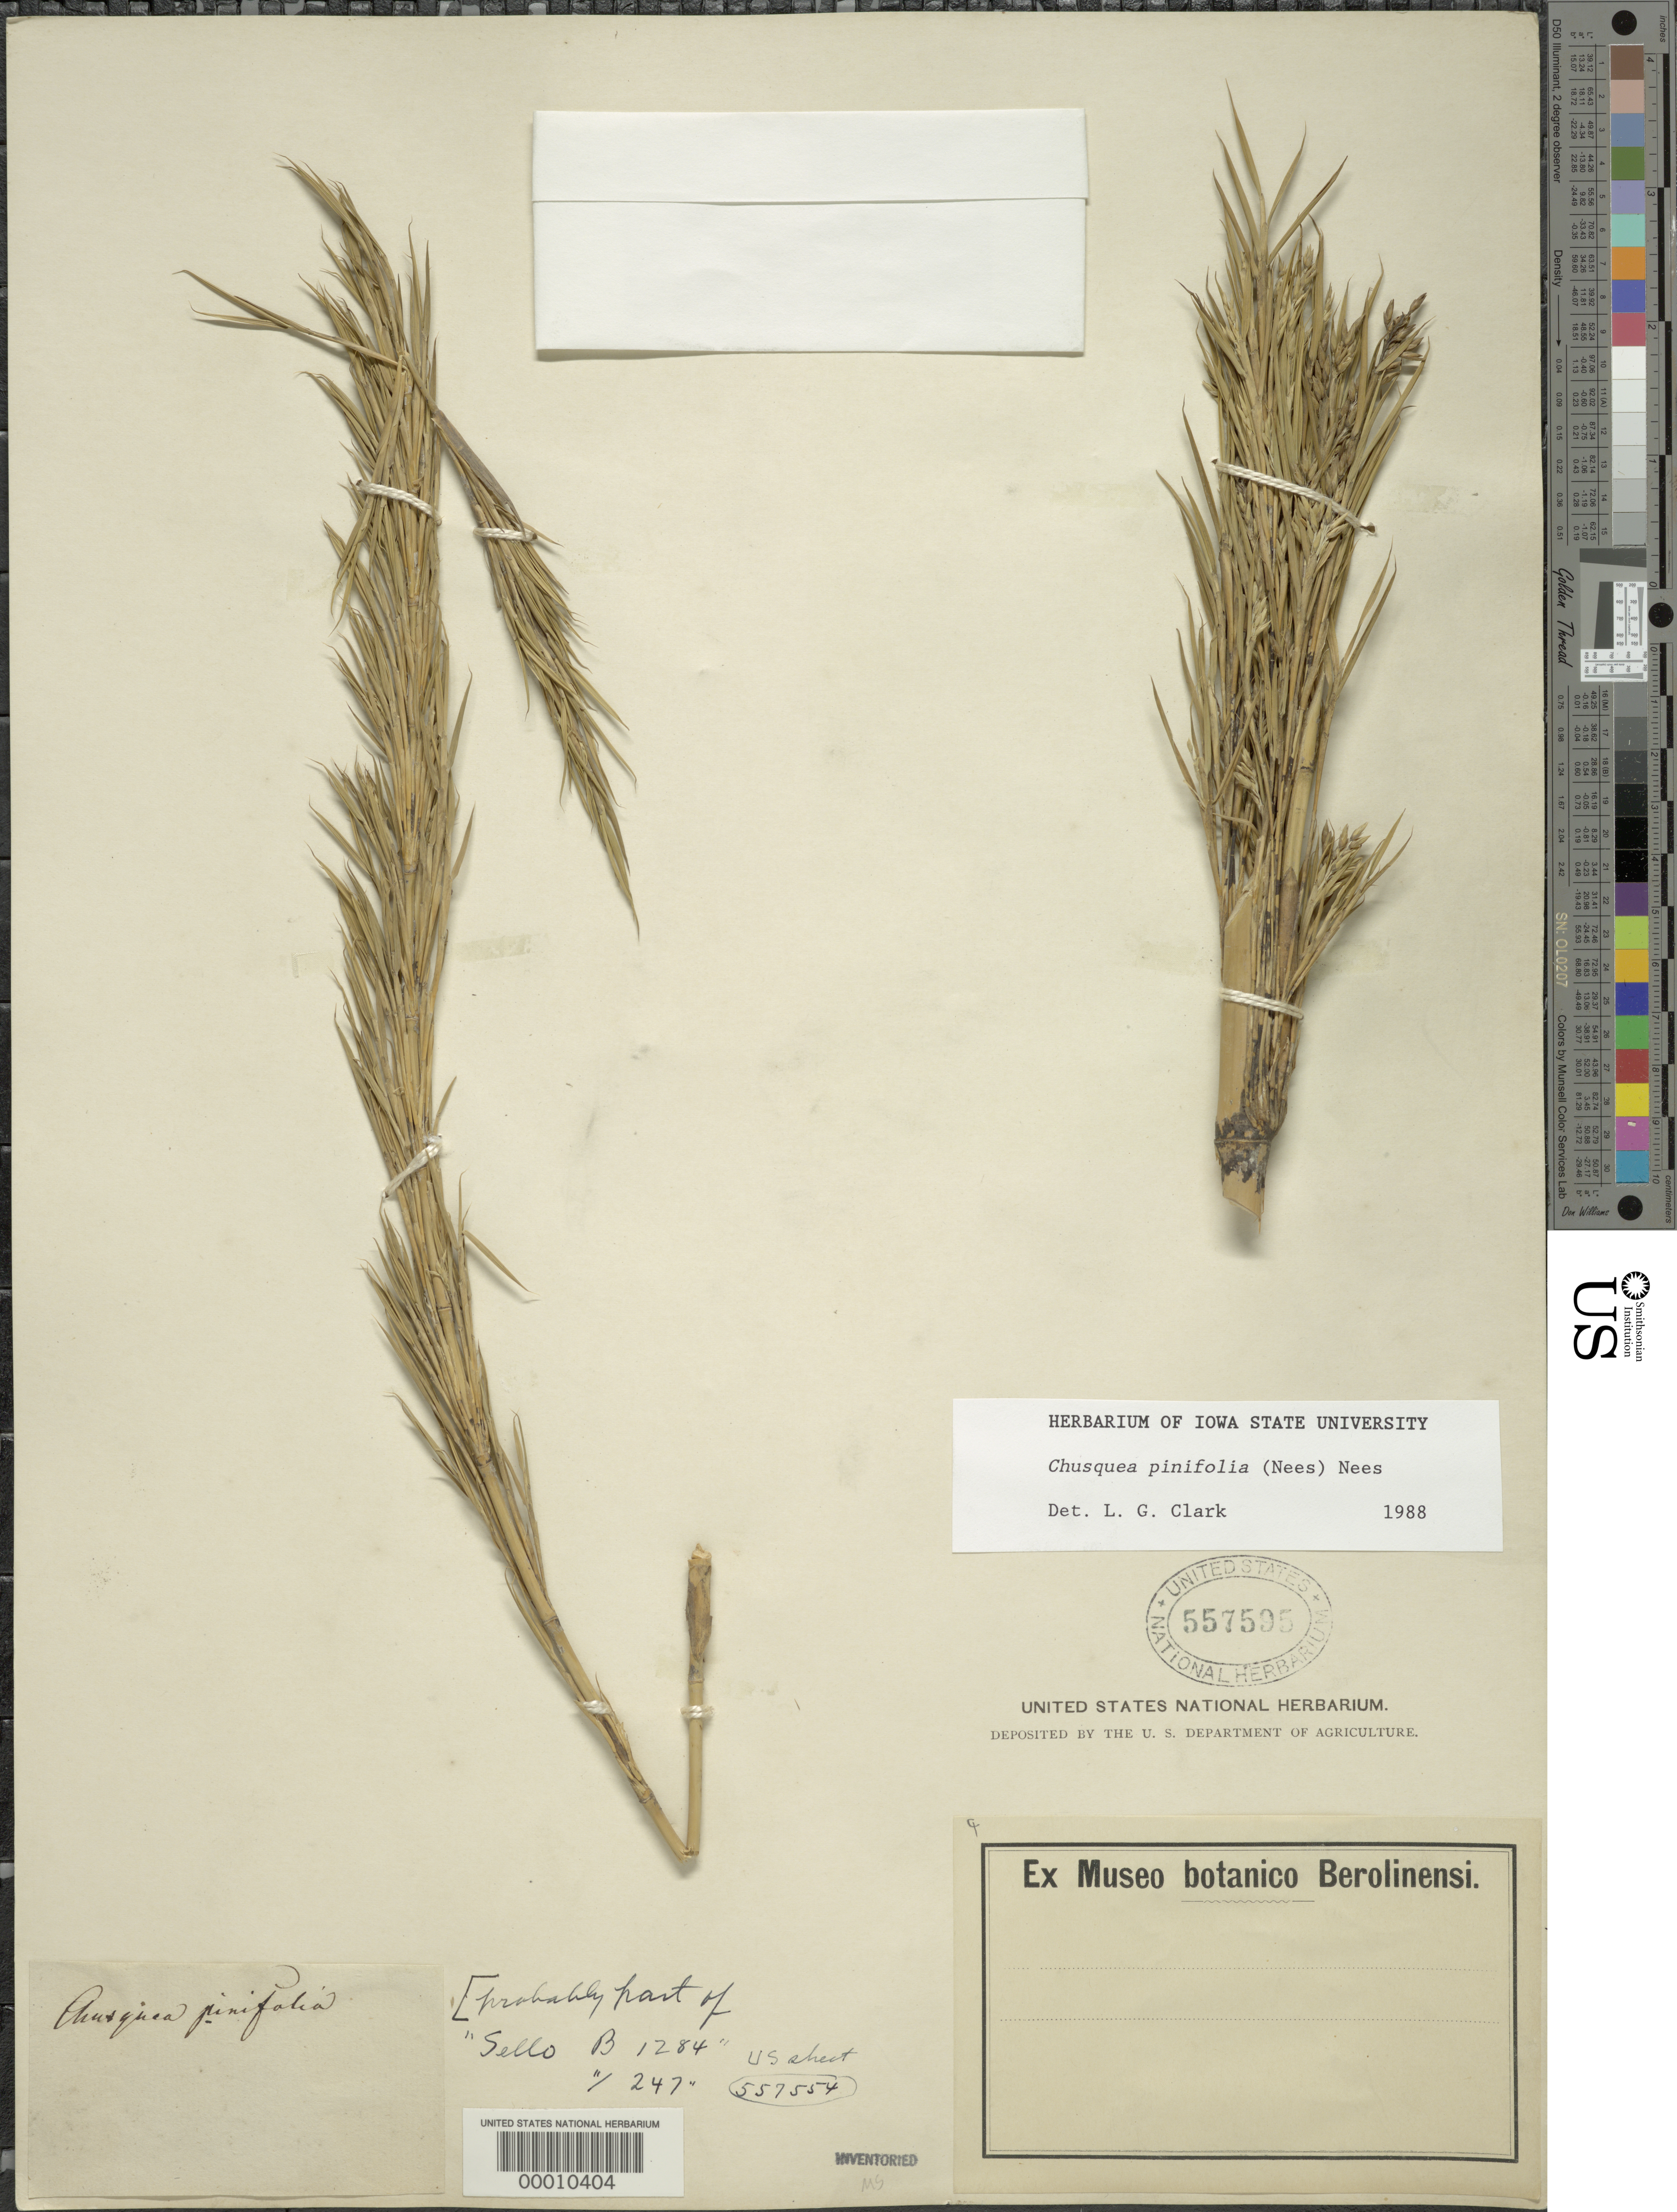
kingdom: Plantae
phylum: Tracheophyta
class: Liliopsida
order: Poales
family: Poaceae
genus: Chusquea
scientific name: Chusquea pinifolia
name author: (Nees) Nees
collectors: B. Sello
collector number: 1284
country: Panama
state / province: Chiriquí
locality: Around San Felix.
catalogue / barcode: US 557595